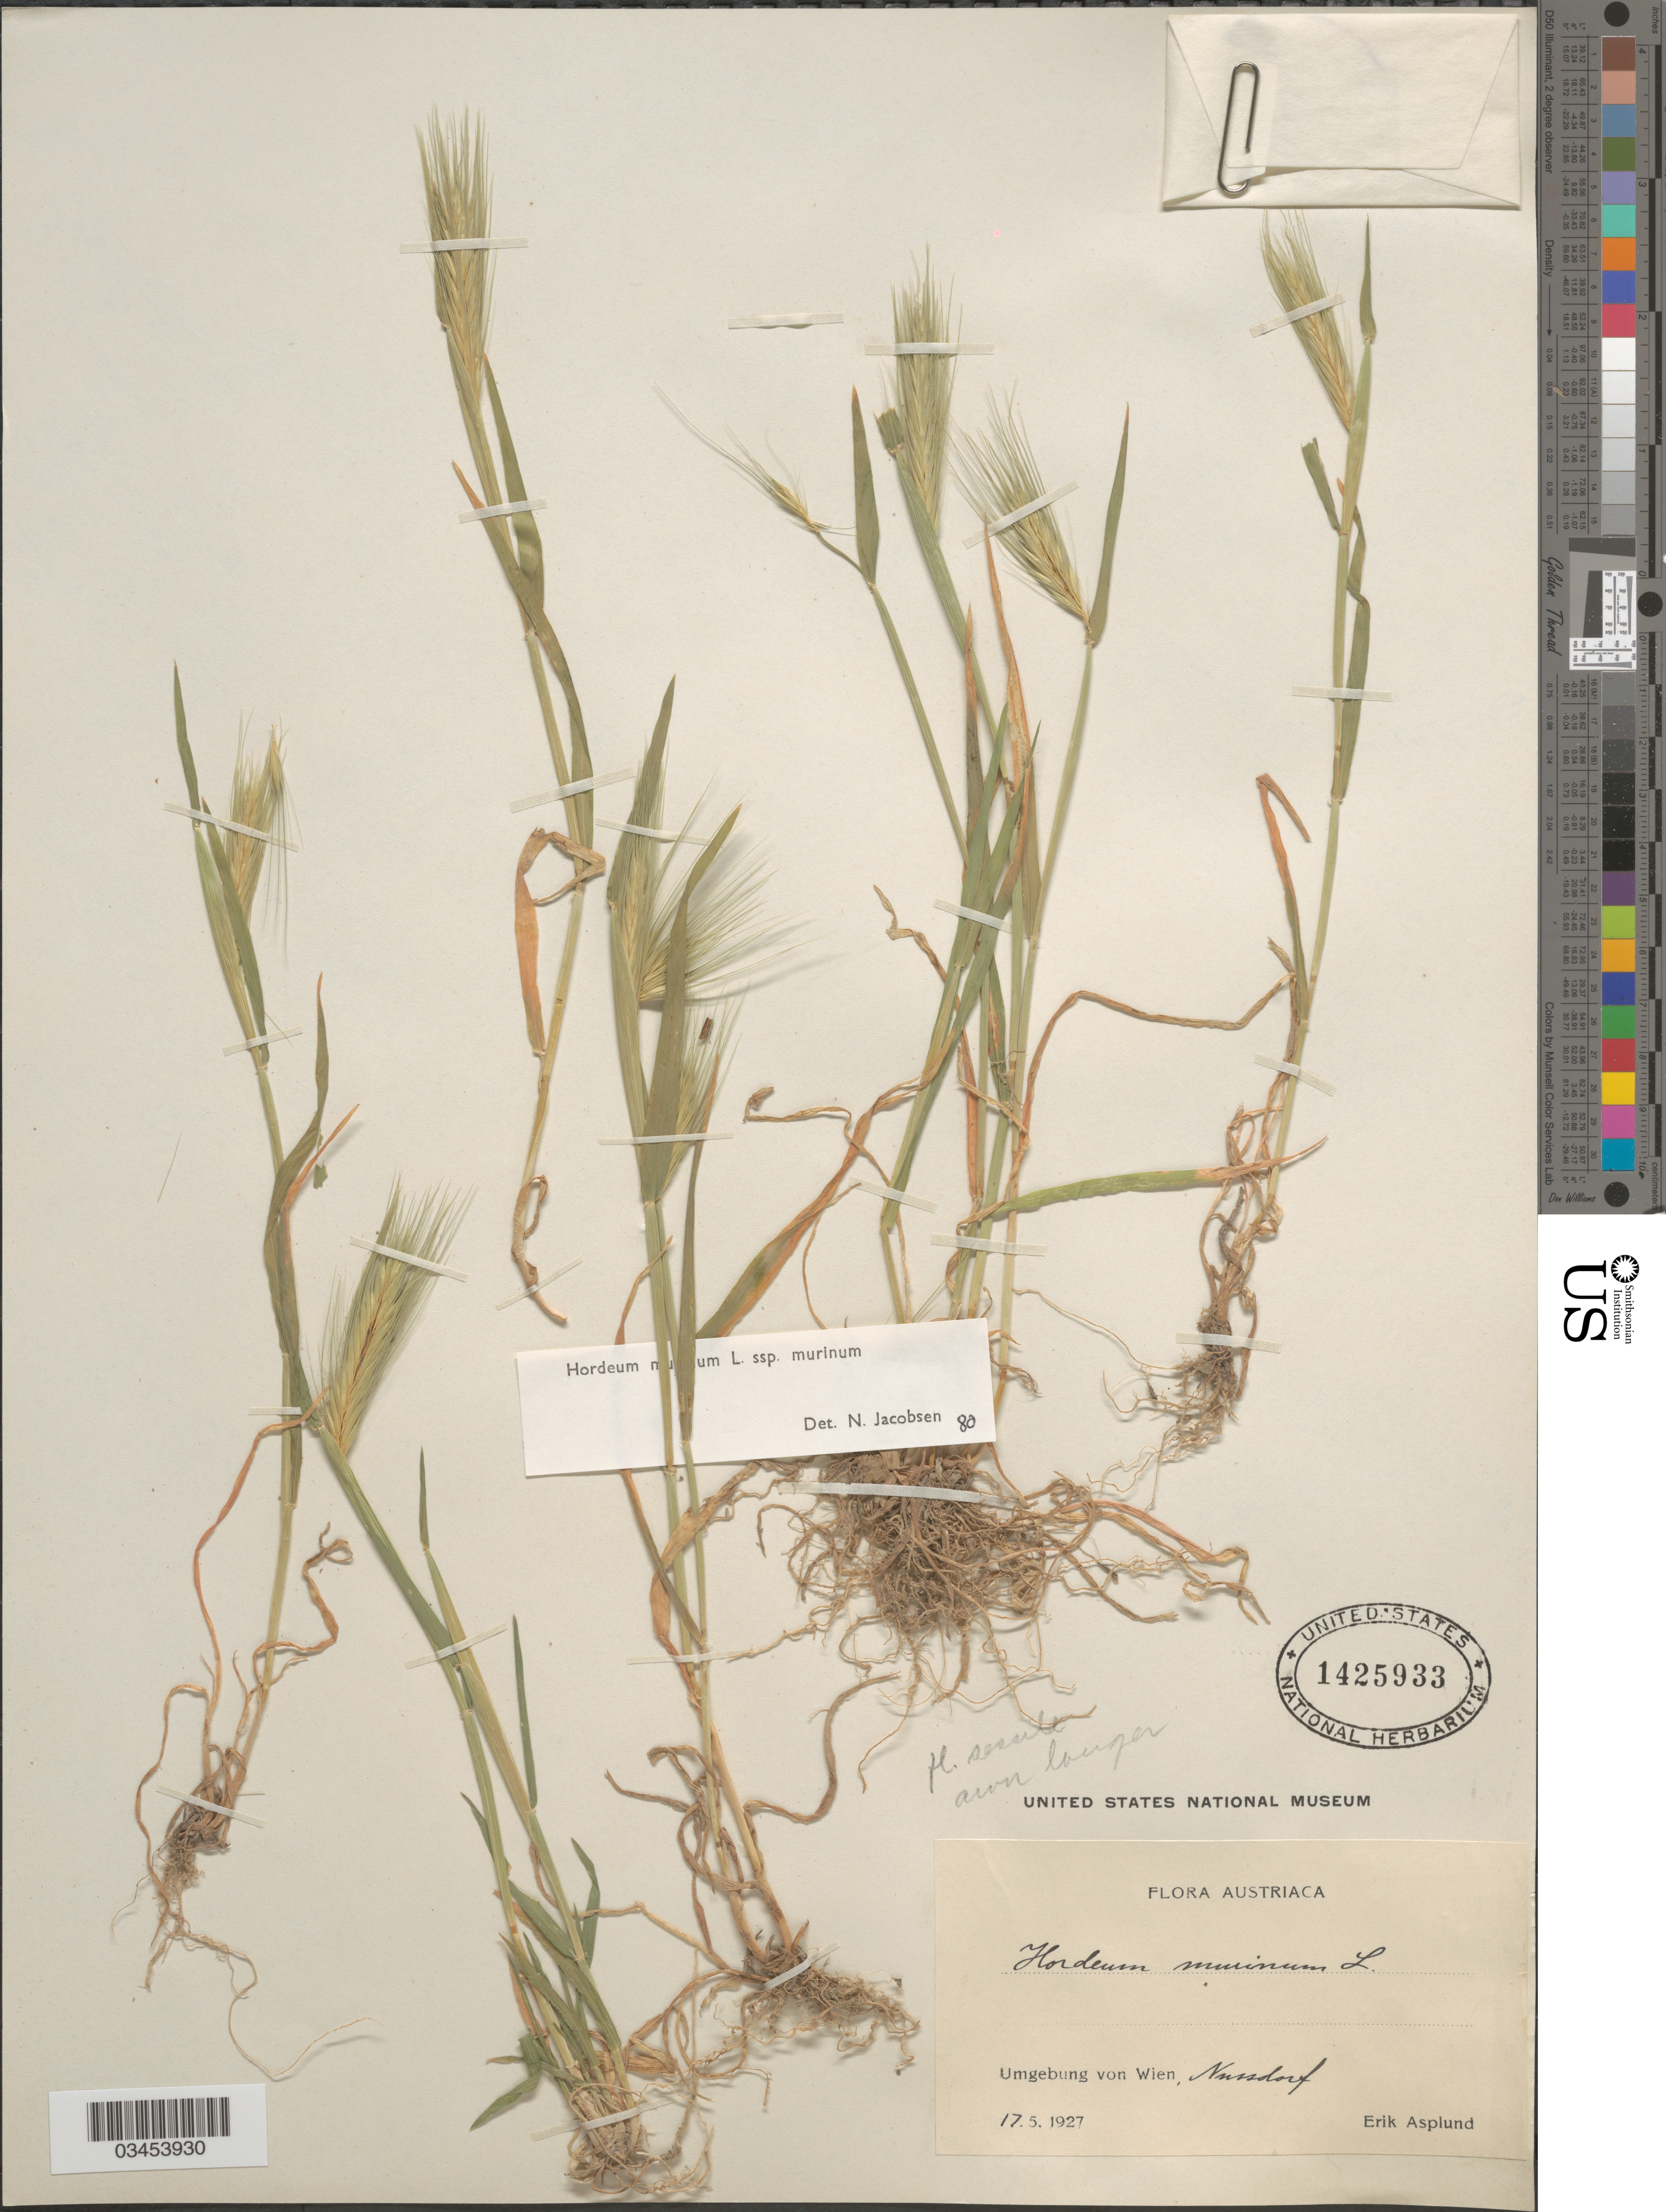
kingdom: Plantae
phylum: Tracheophyta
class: Liliopsida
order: Poales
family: Poaceae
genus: Hordeum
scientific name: Hordeum murinum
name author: L.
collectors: E. Asplund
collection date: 1927-05-17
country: Austria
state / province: Wien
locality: Austriaca. Umgebung von Wien, Nussdorf.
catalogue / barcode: US 1425933